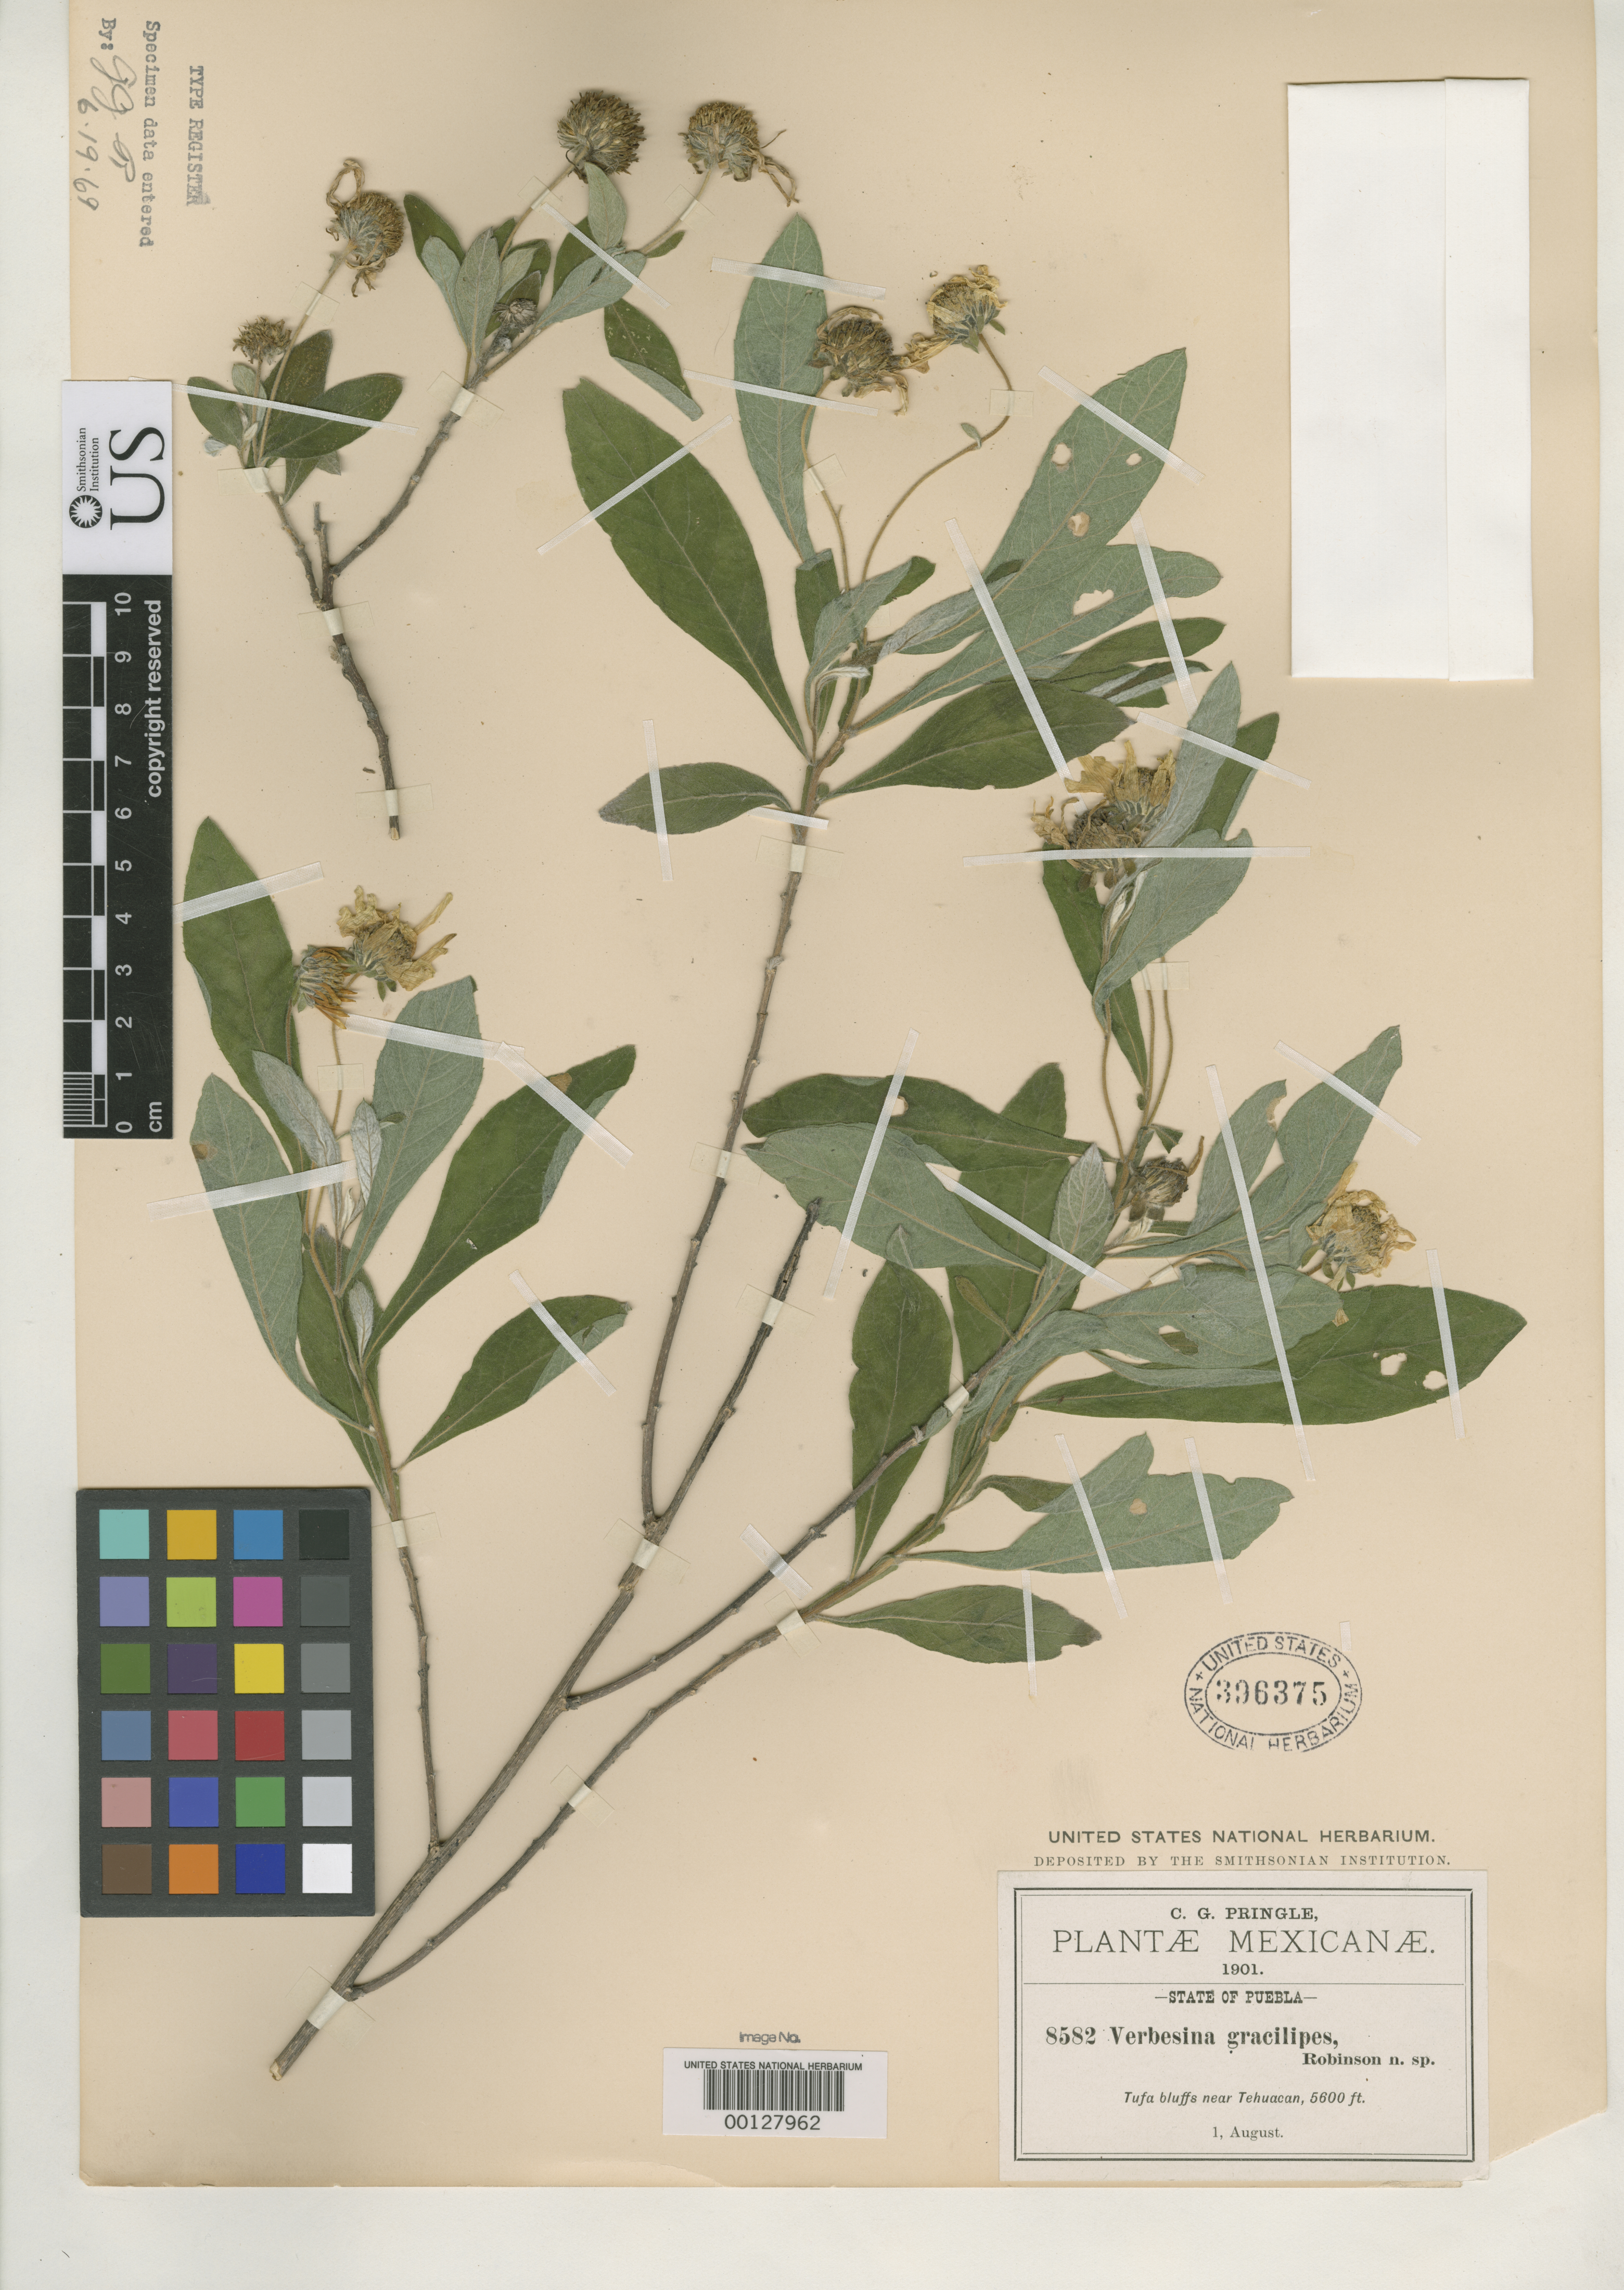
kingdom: Plantae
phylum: Tracheophyta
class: Magnoliopsida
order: Asterales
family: Asteraceae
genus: Verbesina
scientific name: Verbesina gracilipes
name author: B.L. Rob.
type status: Isotype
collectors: C. G. Pringle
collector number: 8582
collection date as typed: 01 Aug 1901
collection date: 1901-08-01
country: Mexico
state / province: Puebla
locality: Near Tehuacan.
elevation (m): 1725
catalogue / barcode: US 396375